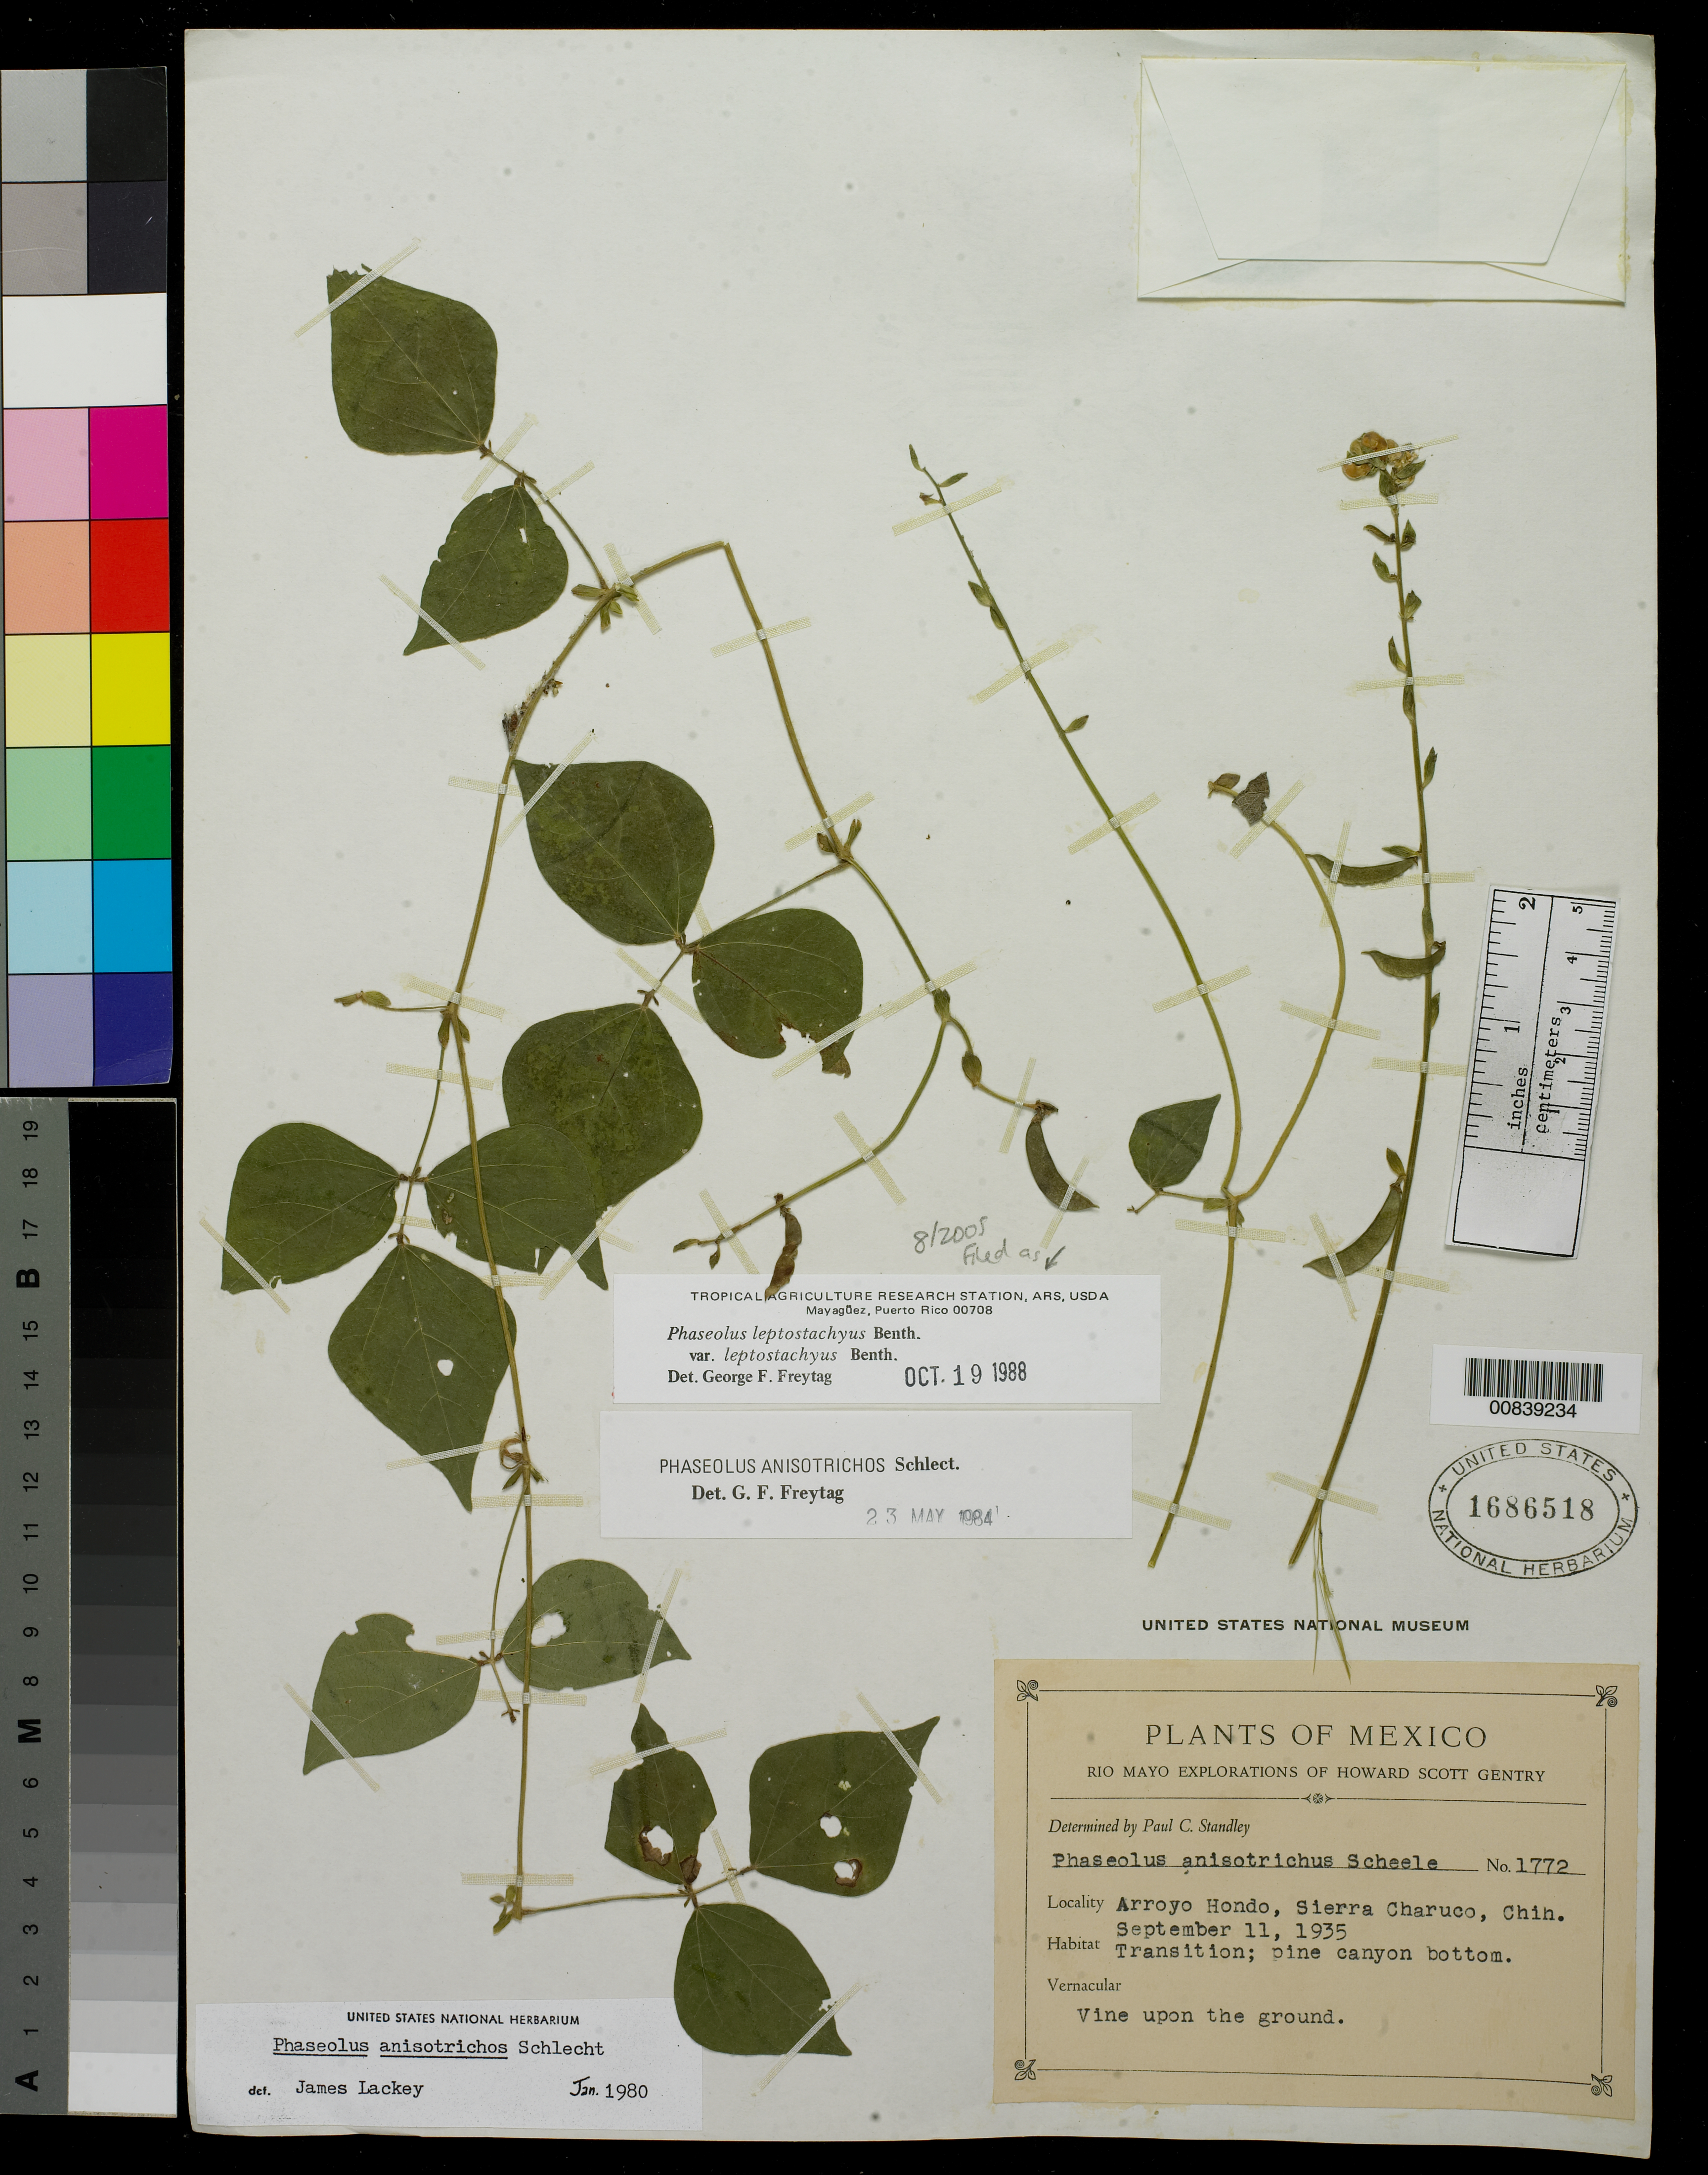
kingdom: Plantae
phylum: Tracheophyta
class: Magnoliopsida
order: Fabales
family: Fabaceae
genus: Phaseolus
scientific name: Phaseolus leptostachyus var. leptostachyus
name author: Benth.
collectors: H. S. Gentry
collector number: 1772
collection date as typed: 11 Sep 1935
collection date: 1935-09-11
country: Mexico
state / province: Chihuahua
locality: Arroyo Hondo, Sierra Charuco, Chihuahua.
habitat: Transition; pine canyon bottom.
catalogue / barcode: US 1686518